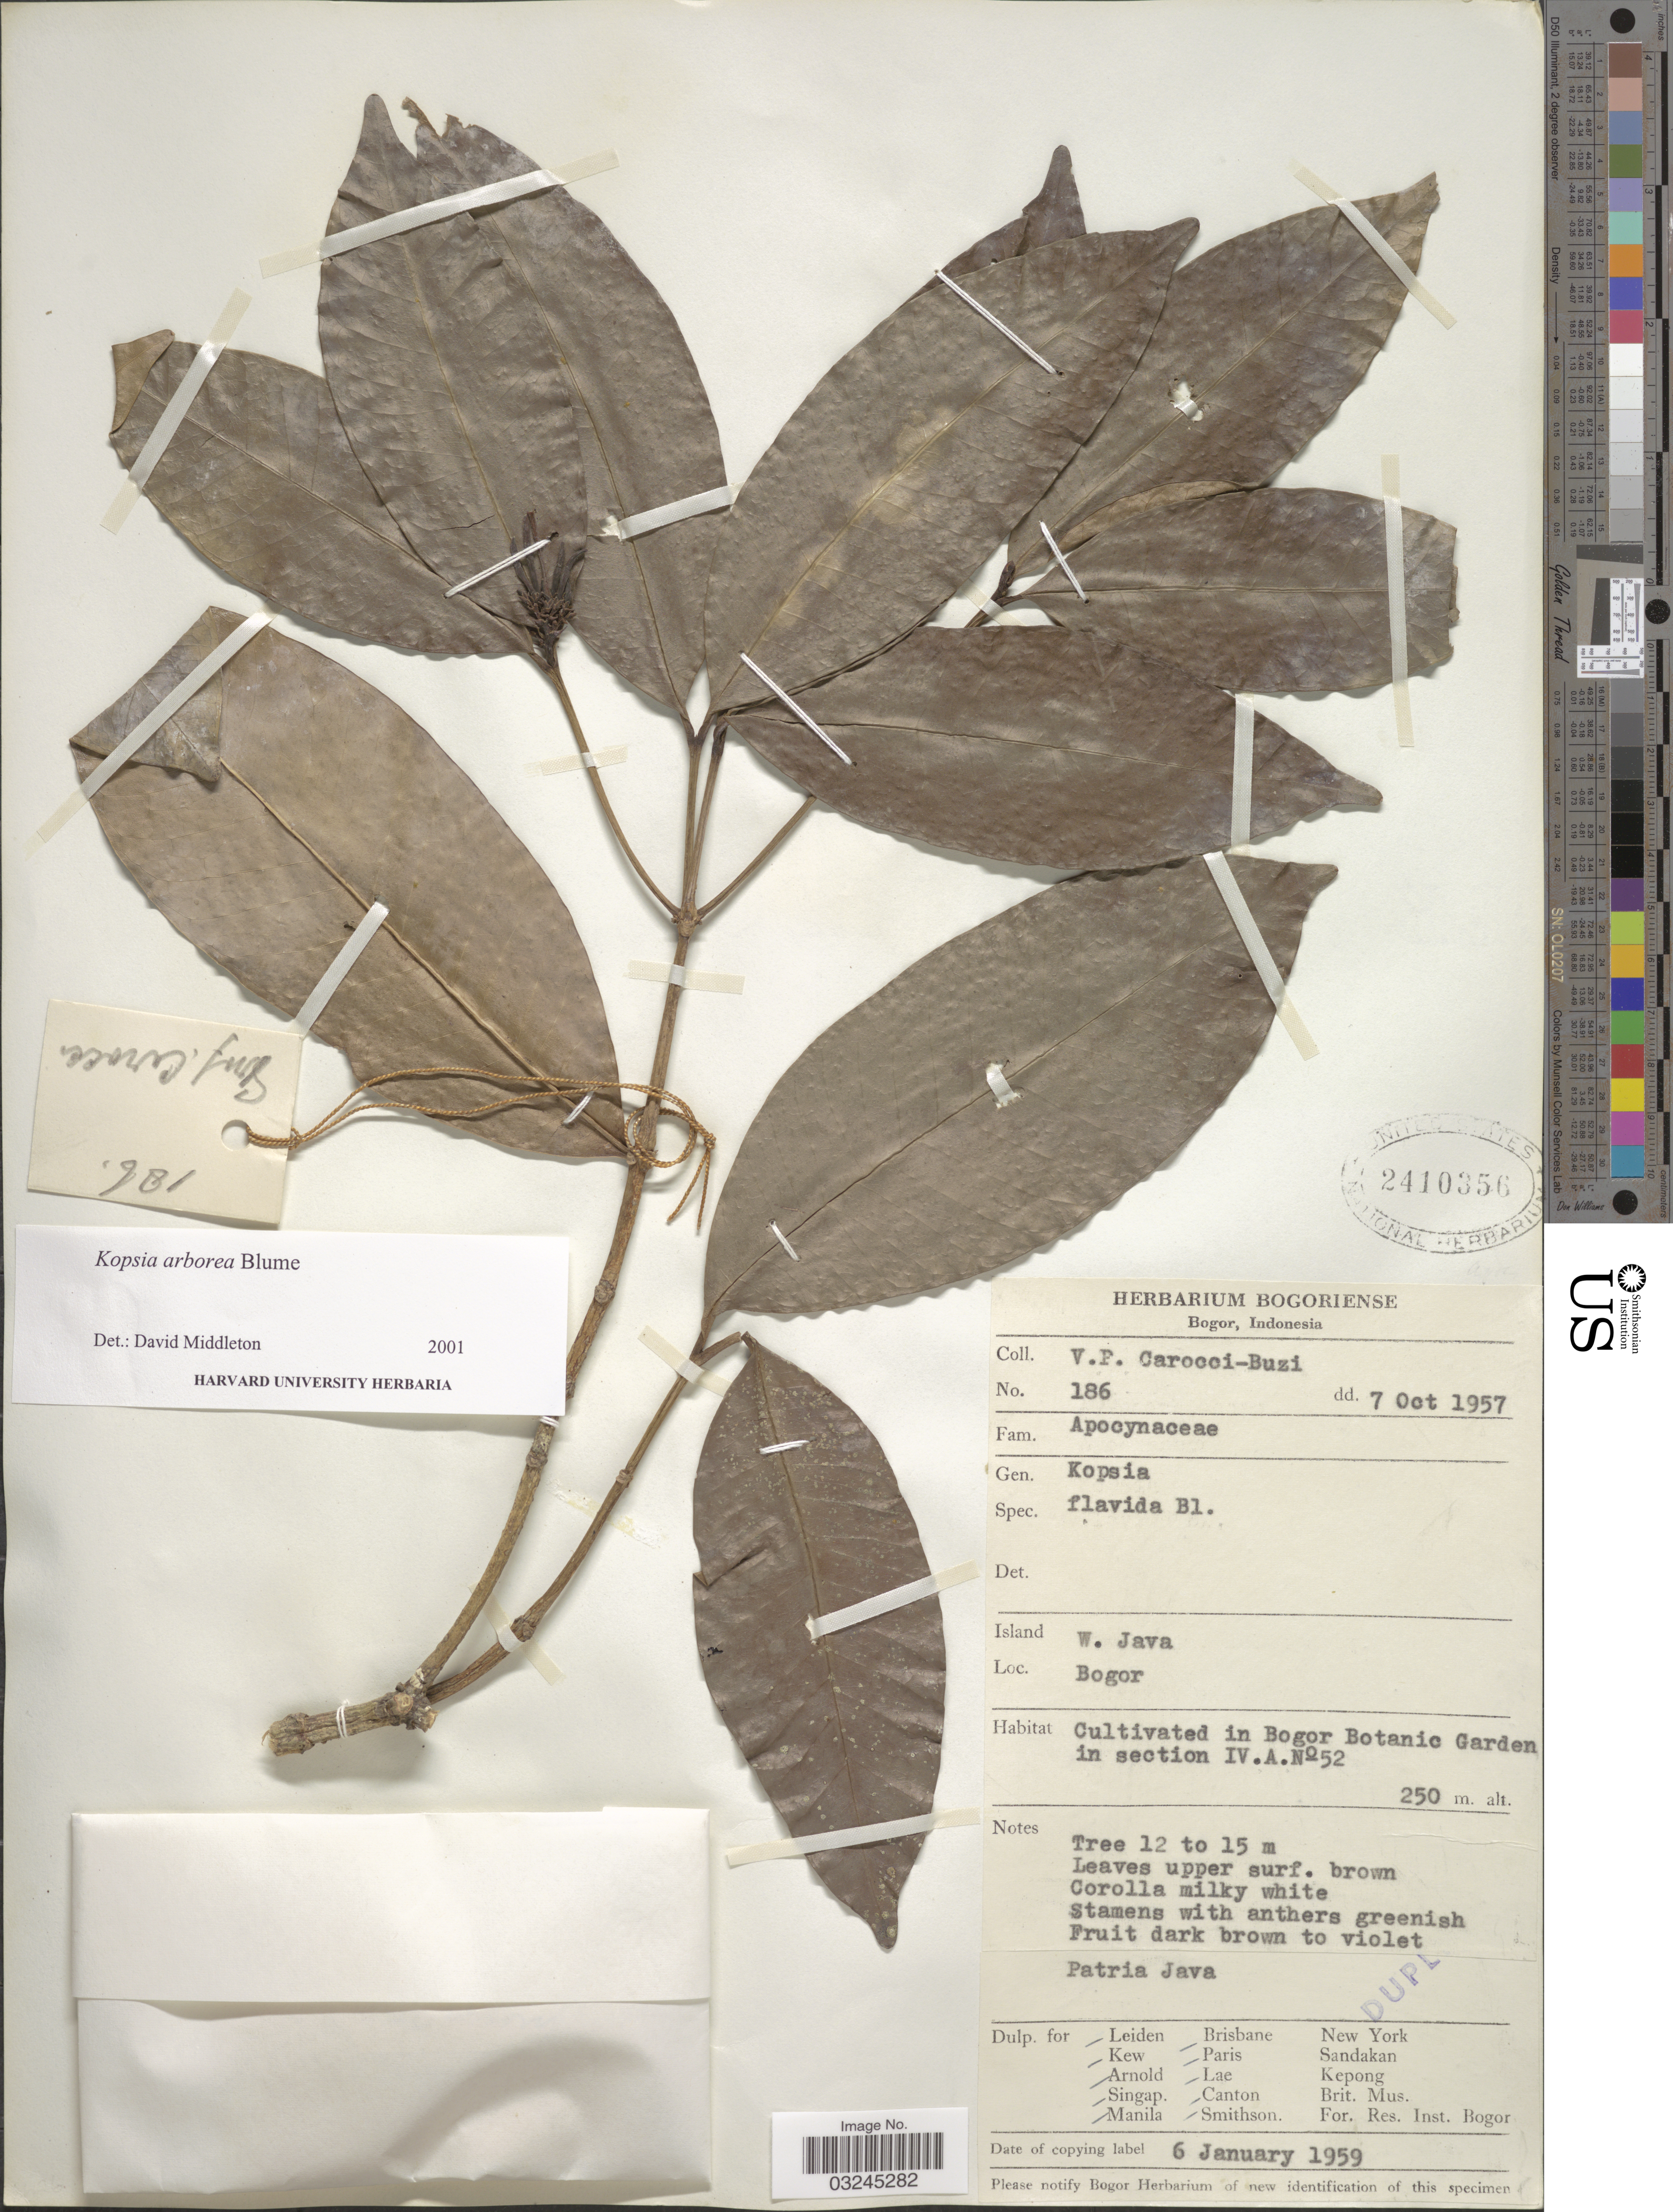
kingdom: Plantae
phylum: Tracheophyta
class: Magnoliopsida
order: Gentianales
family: Apocynaceae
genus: Kopsia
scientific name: Kopsia arborea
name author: Blume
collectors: V. Carocci-Buzi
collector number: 186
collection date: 1957-10-07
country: Indonesia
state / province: Java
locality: Island W. Java. Bogor. Bogor Botanic Garden in section IV.A.N°52.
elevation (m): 250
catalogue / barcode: US 2410356